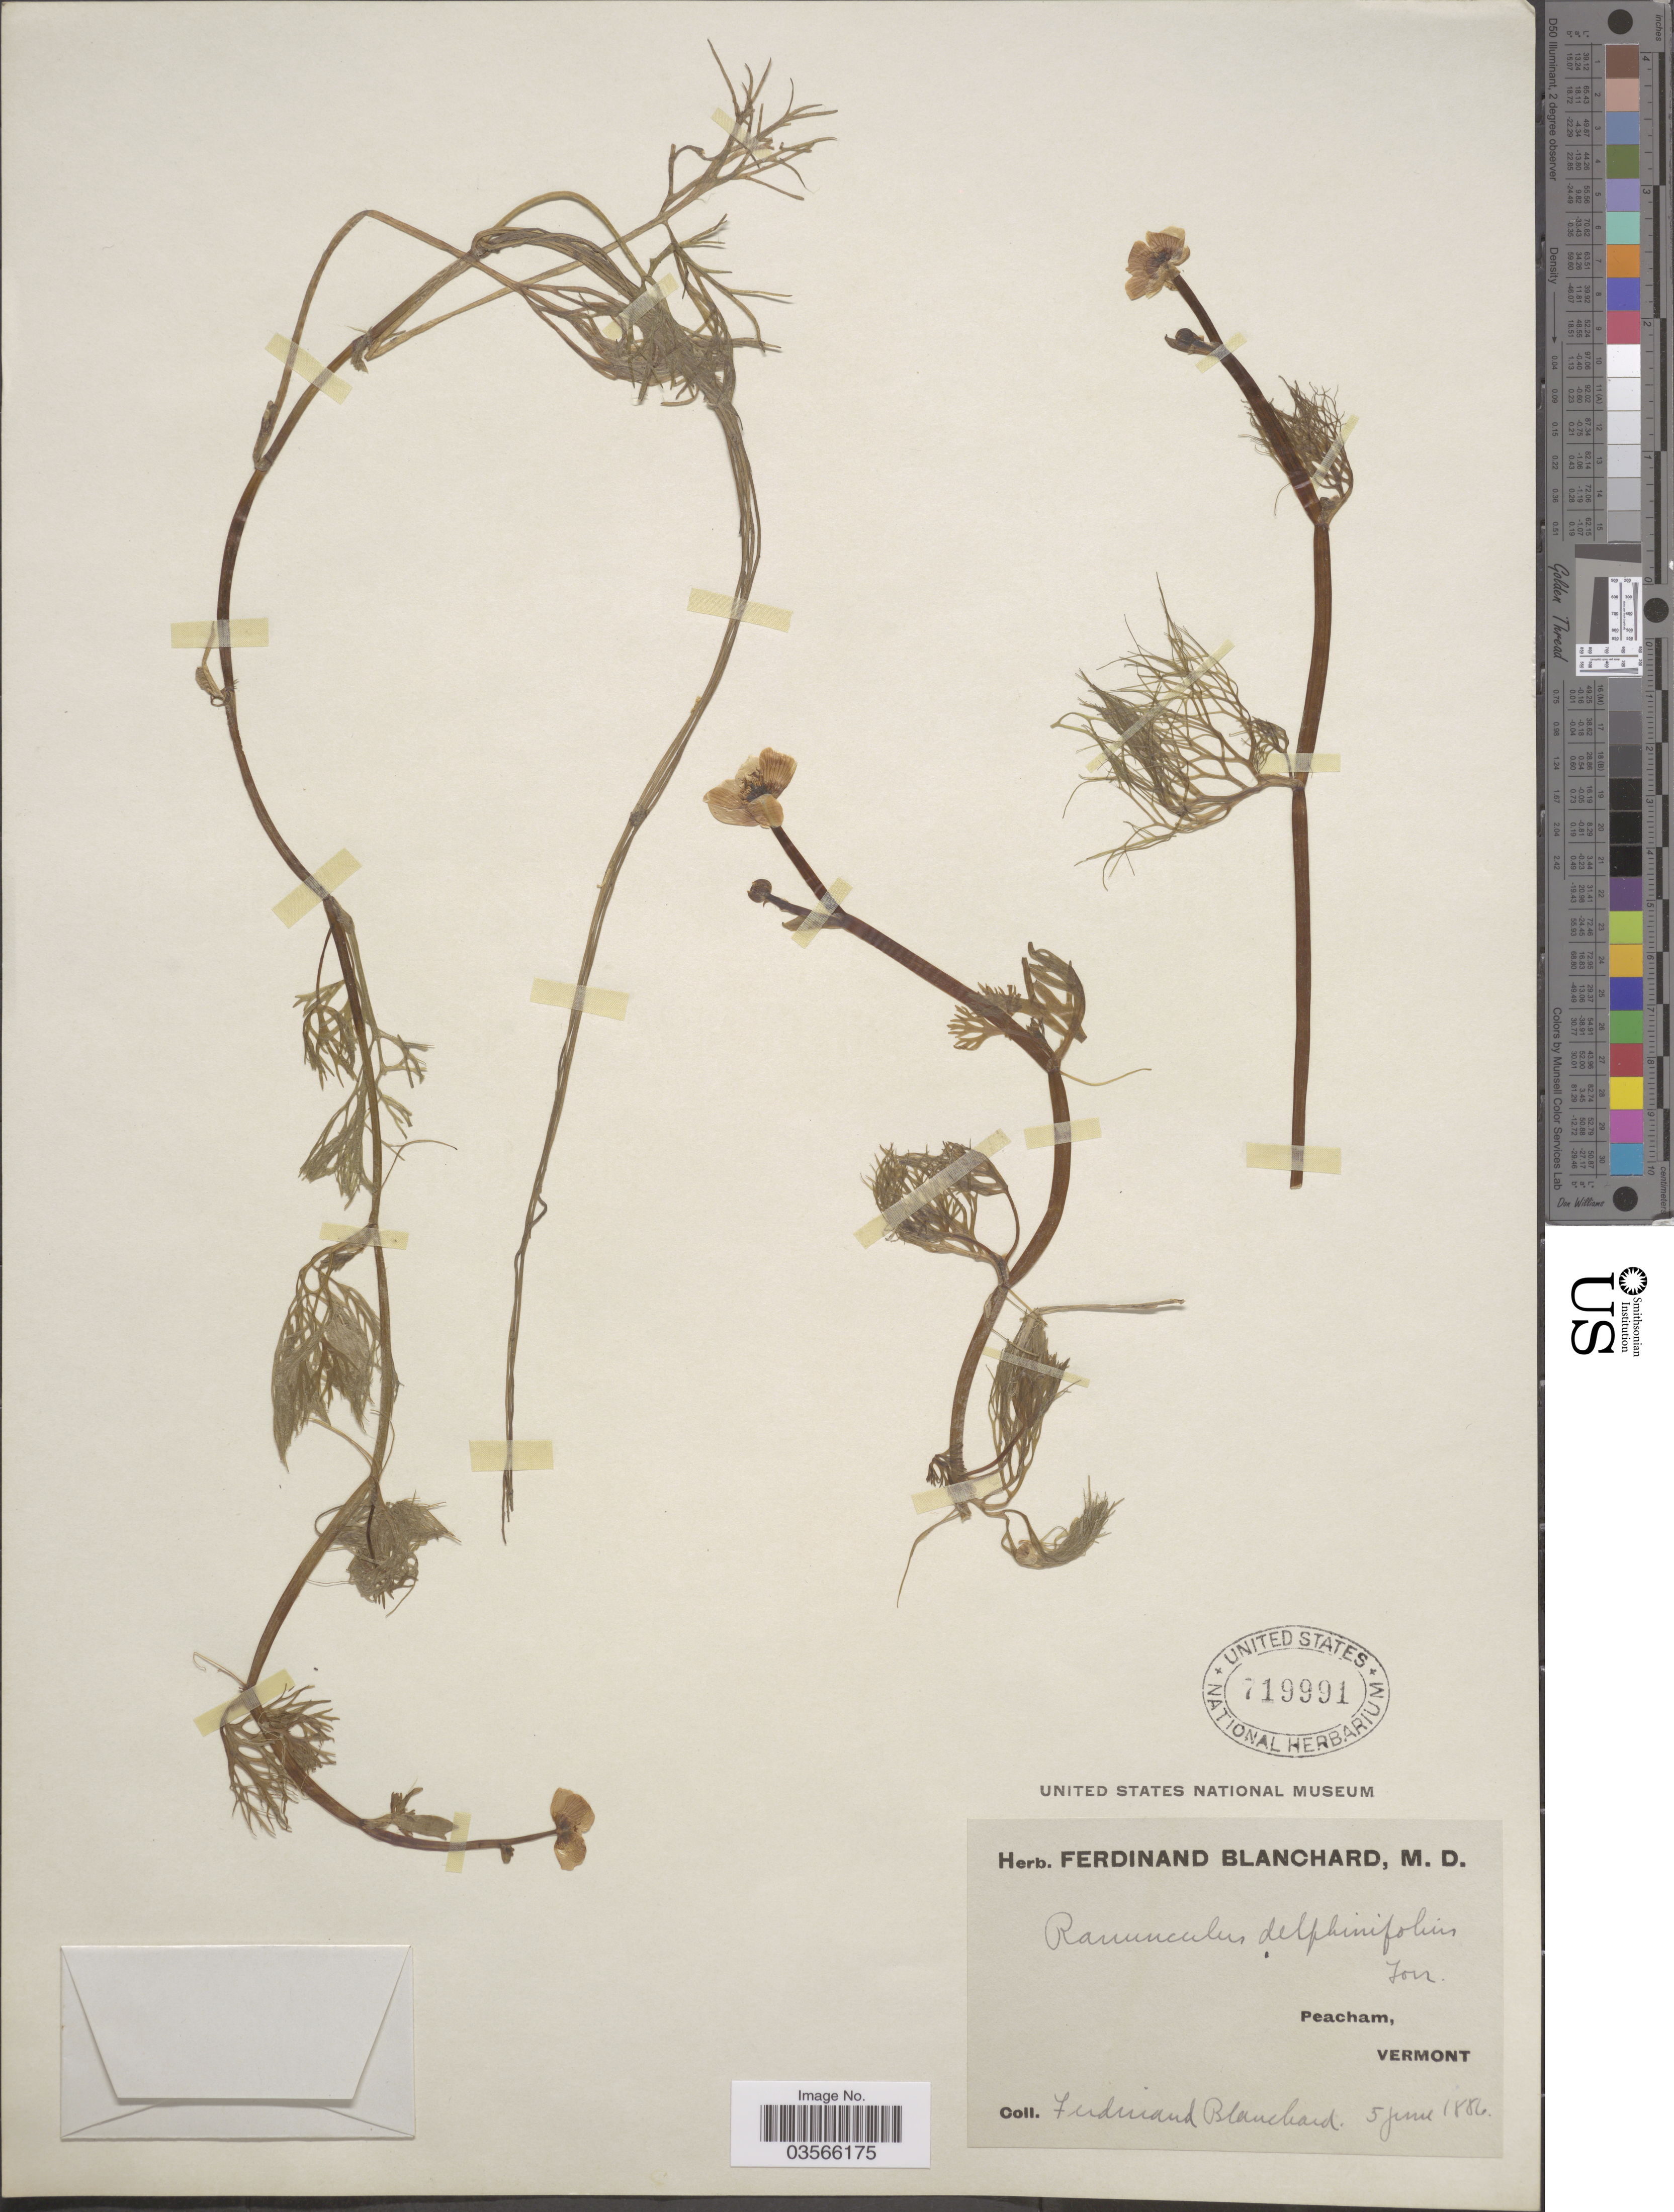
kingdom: Plantae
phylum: Tracheophyta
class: Magnoliopsida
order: Ranunculales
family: Ranunculaceae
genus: Ranunculus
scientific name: Ranunculus flabellaris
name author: Raf.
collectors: F. Blanchard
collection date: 1886-06-05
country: United States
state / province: Vermont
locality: Peacham.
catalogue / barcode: US 719991